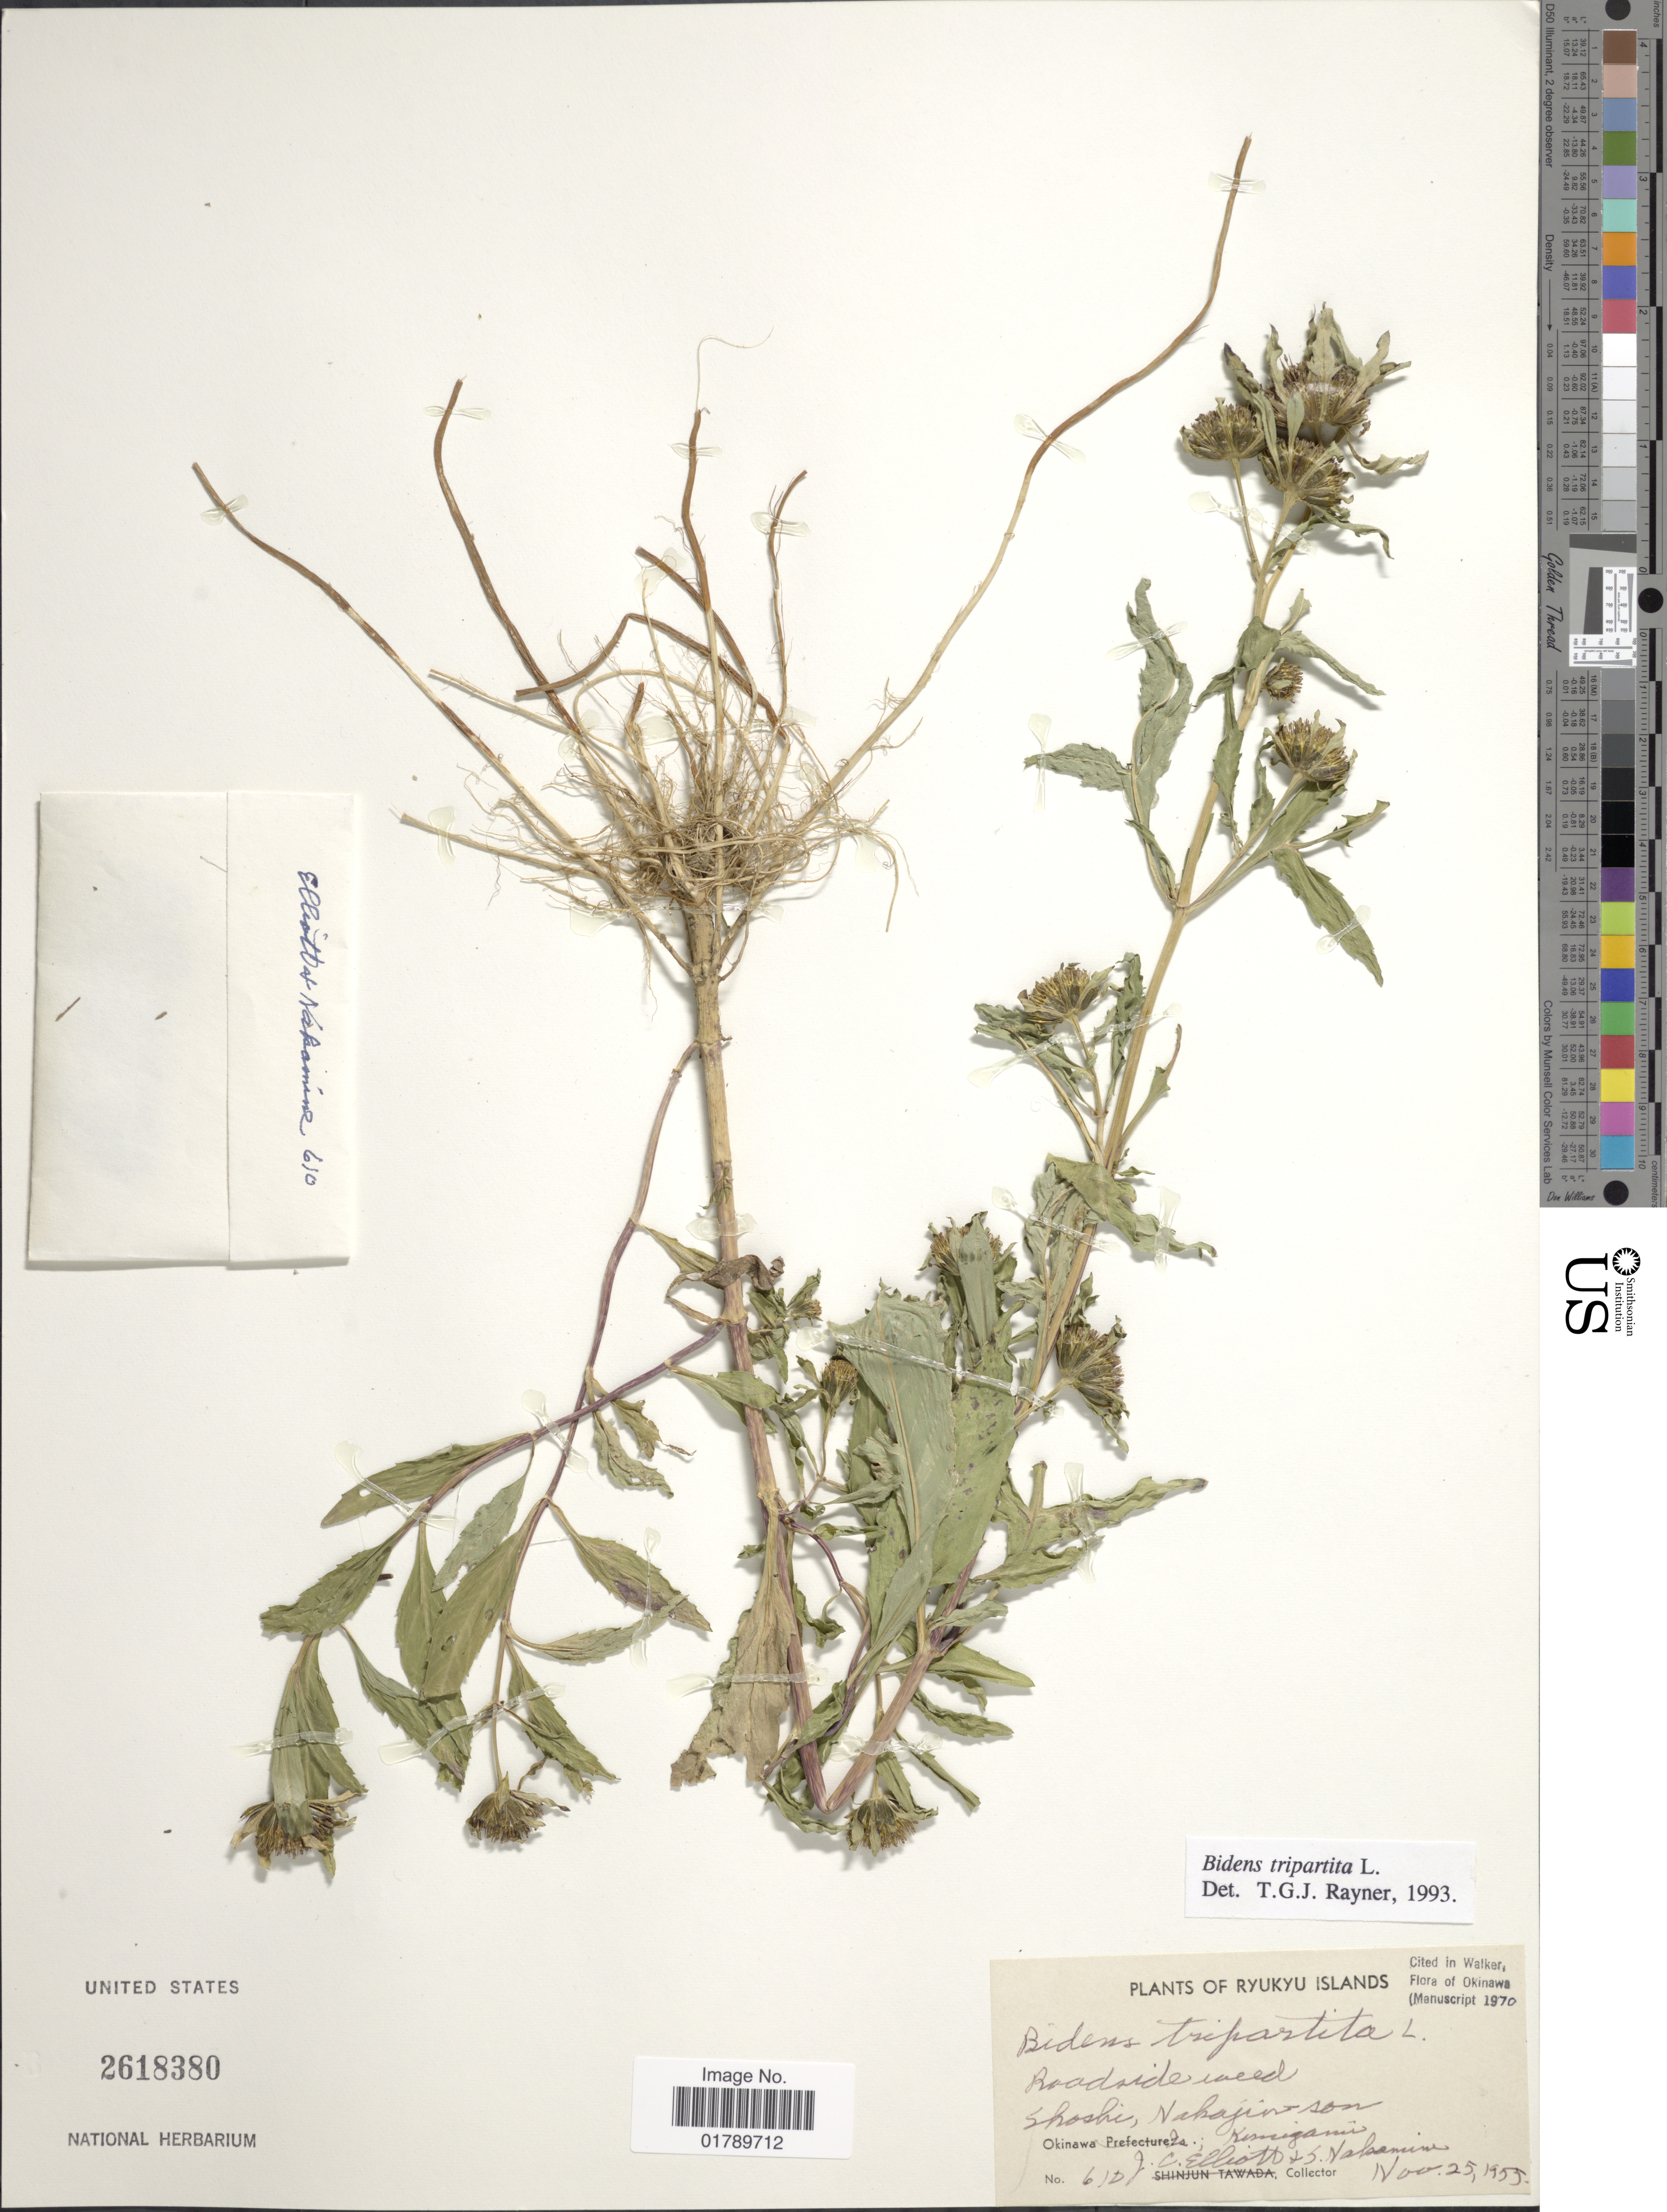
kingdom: Plantae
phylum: Tracheophyta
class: Magnoliopsida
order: Asterales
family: Asteraceae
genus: Bidens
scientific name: Bidens tripartita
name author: L.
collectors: J. Elliot & S. Nakamine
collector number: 610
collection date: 1955-11-25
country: Japan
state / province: Okinawa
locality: The Ryukyu Islands. Shoshi, Nakajin-san. Okinawa Prefecture. Kunigami.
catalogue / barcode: US 2618380